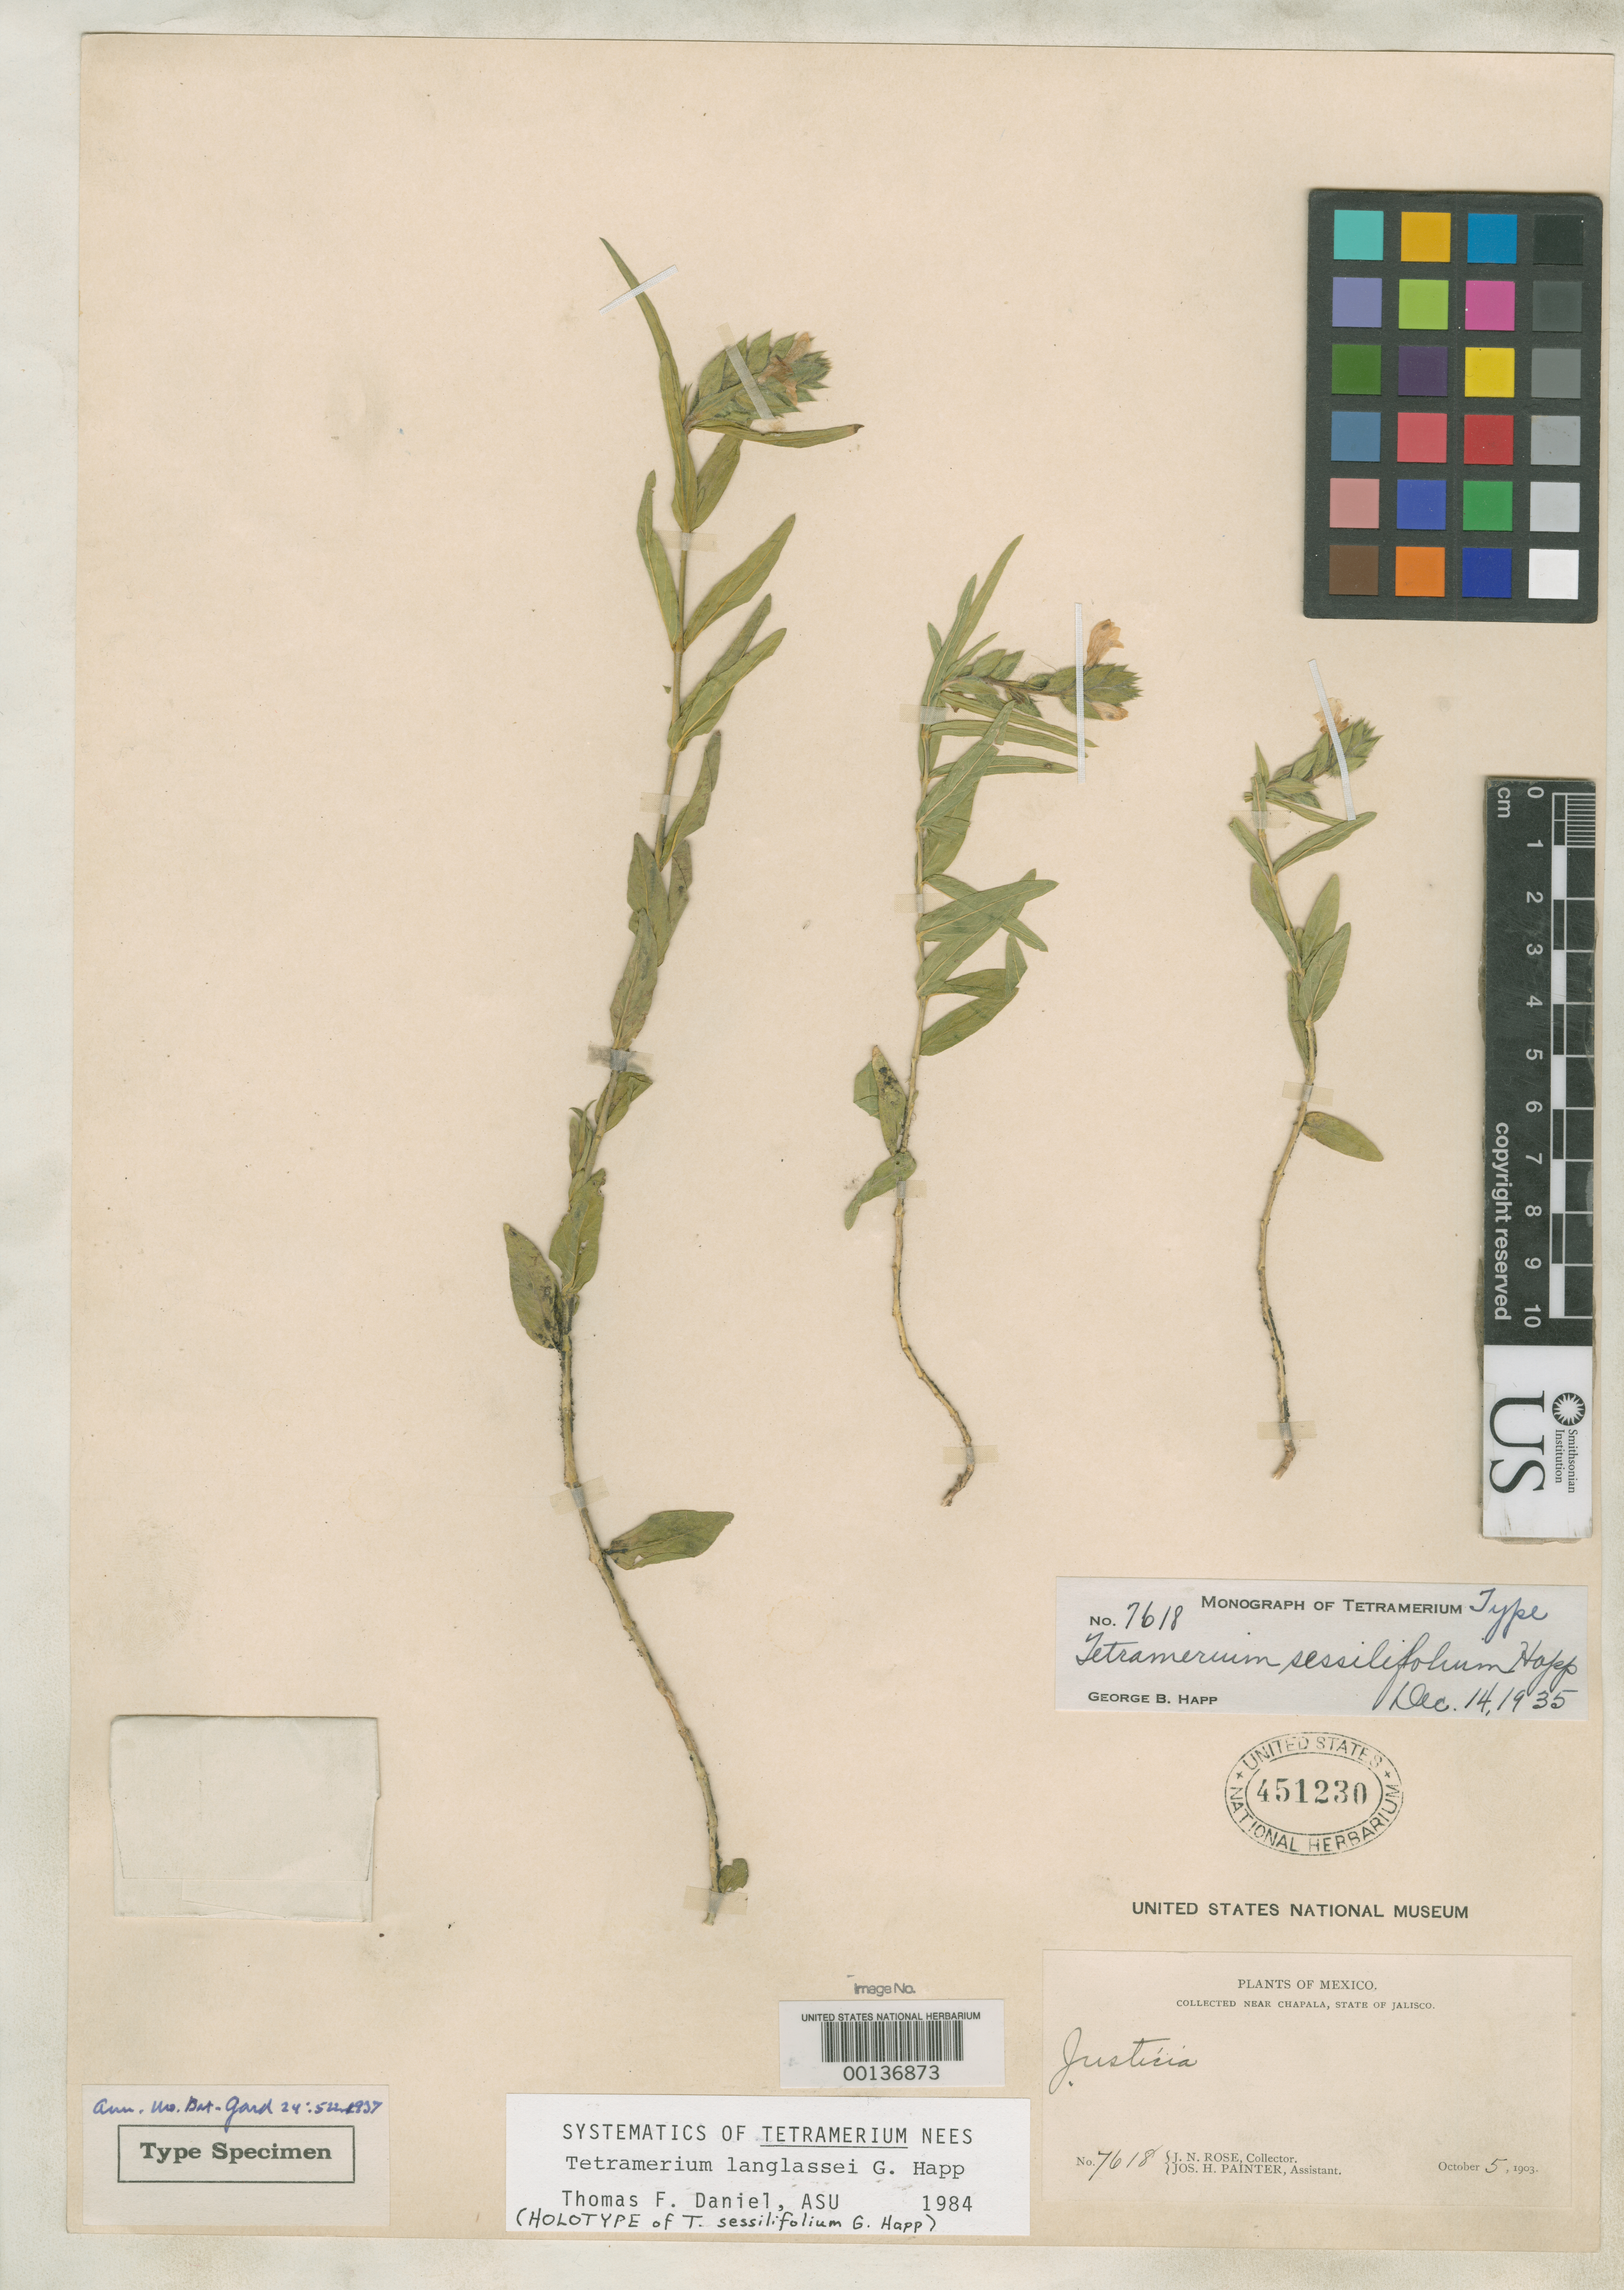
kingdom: Plantae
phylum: Tracheophyta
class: Magnoliopsida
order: Lamiales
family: Acanthaceae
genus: Tetramerium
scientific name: Tetramerium sessilifolium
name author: Happ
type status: Holotype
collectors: J. N. Rose & J. H. Painter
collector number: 7618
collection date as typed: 05 Oct 1903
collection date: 1903-10-05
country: Mexico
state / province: Jalisco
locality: Near Chapala.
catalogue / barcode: US 451230